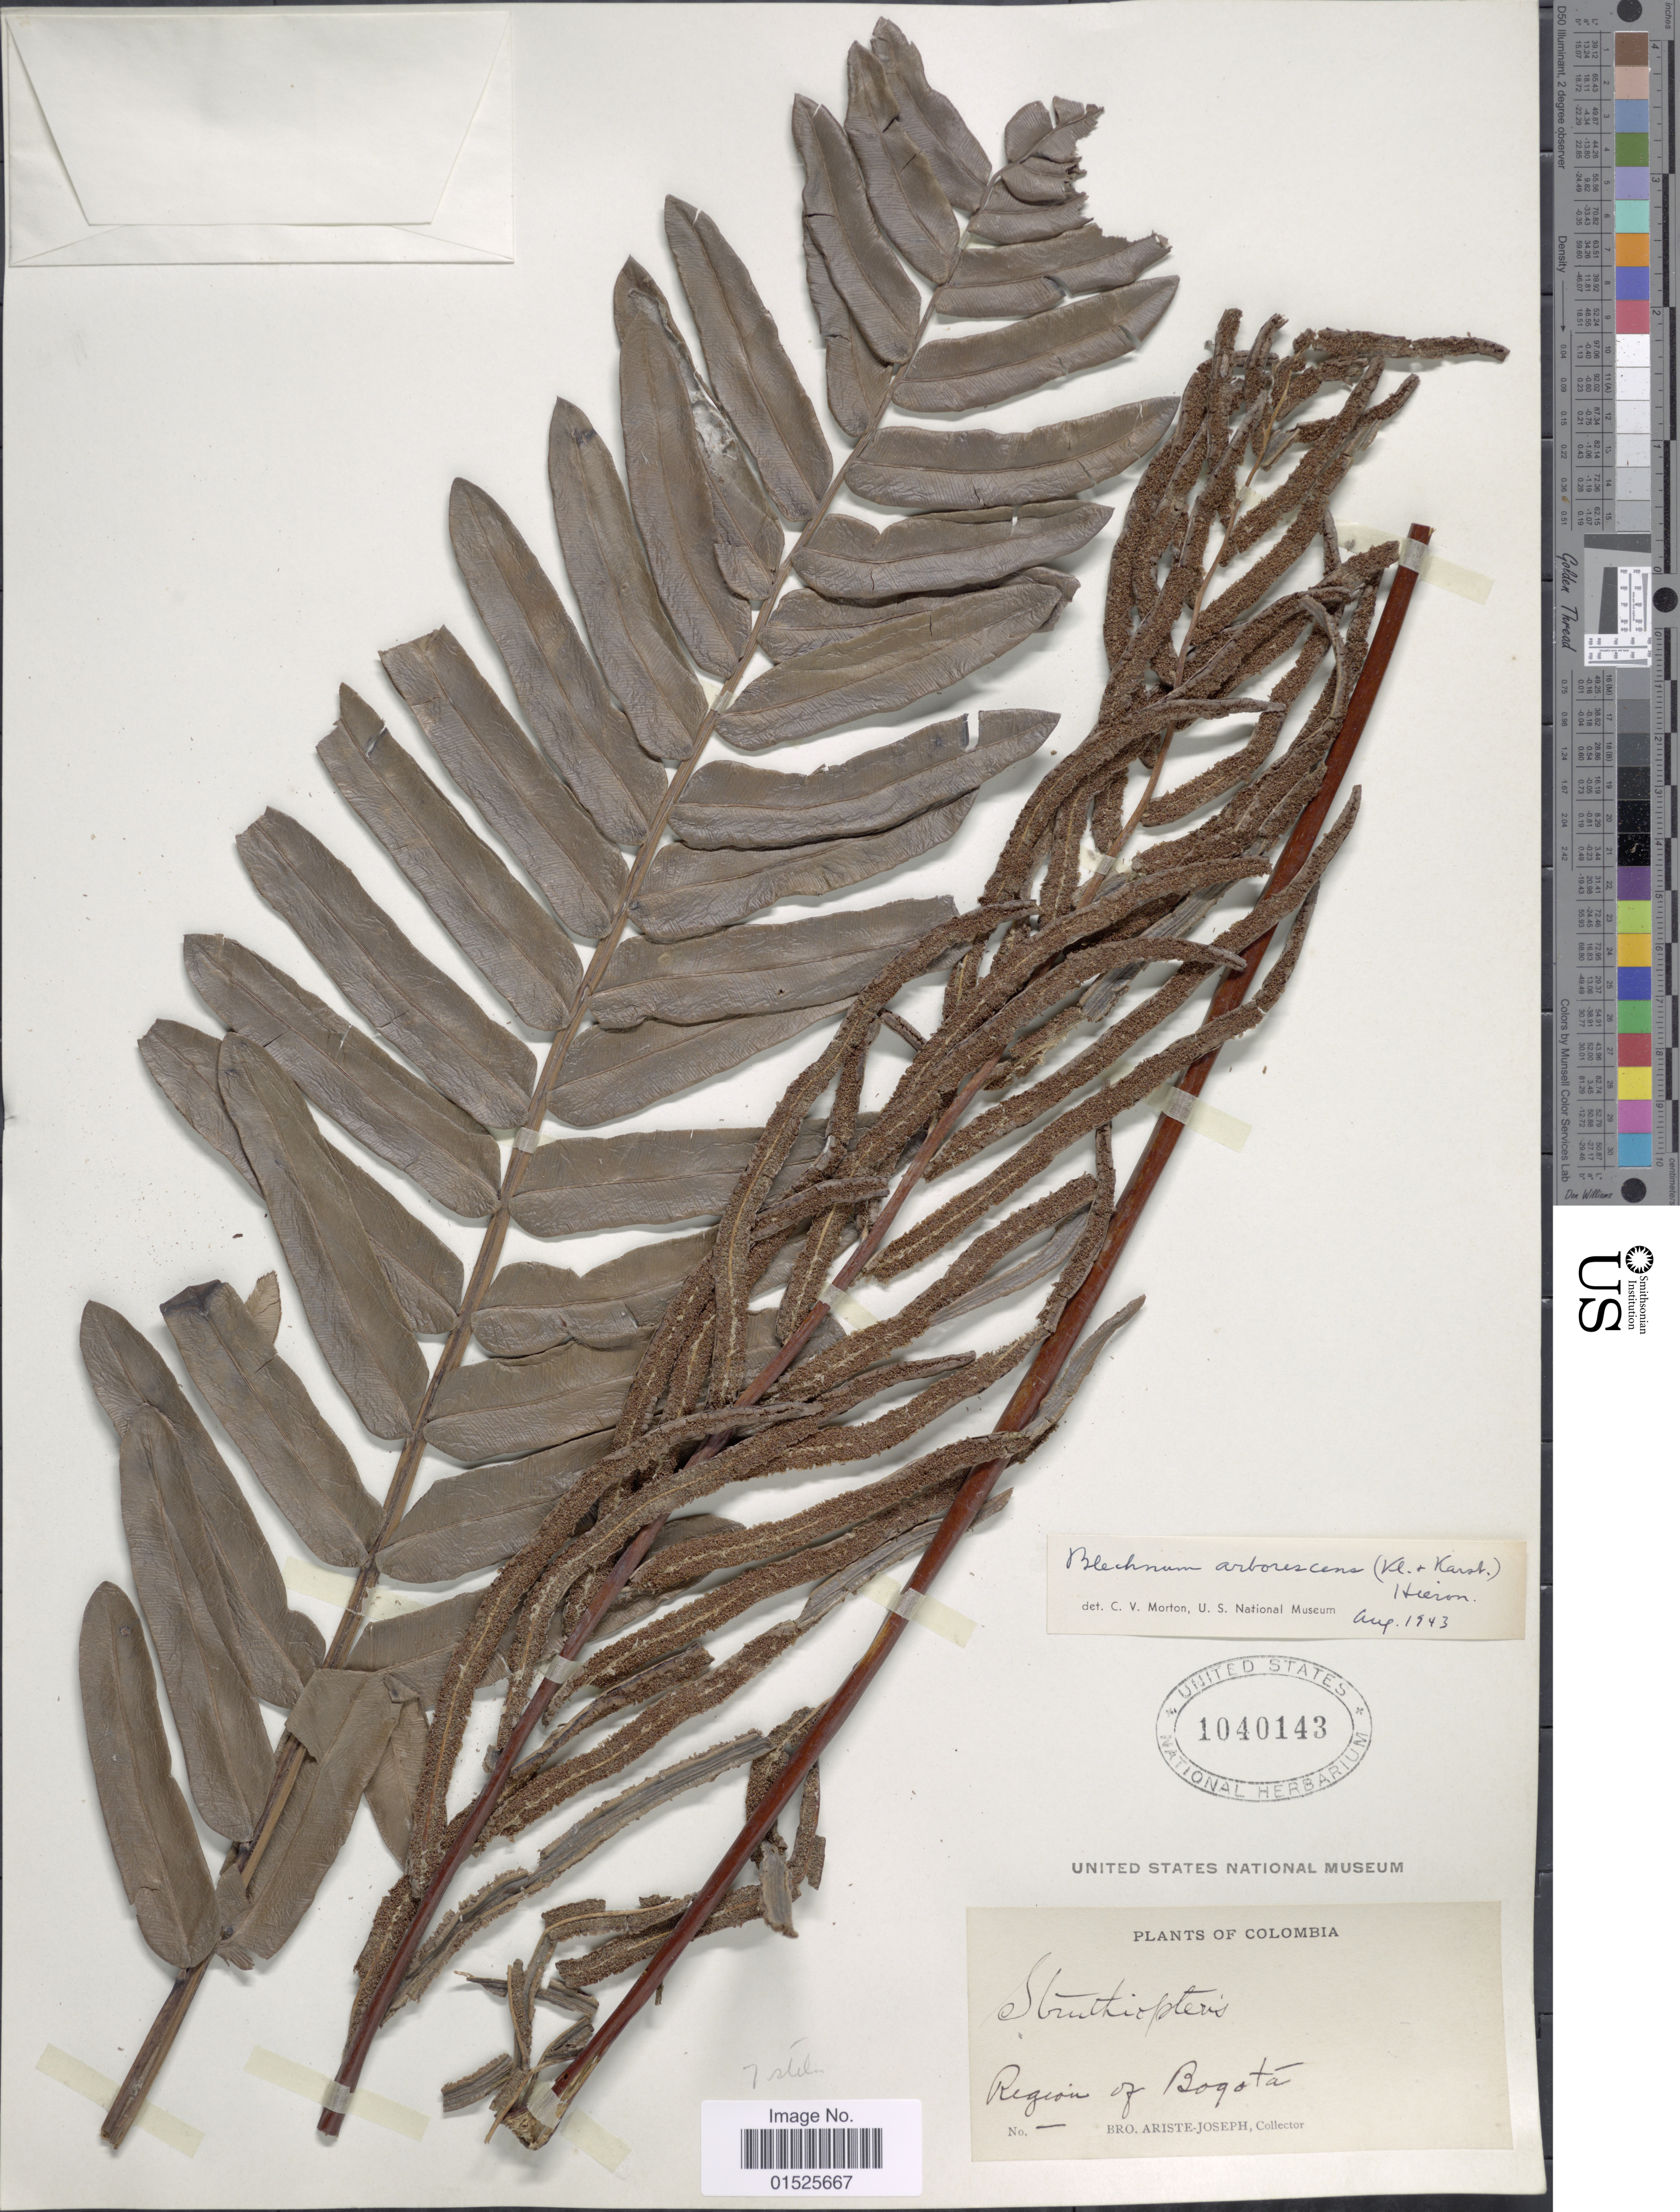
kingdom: Plantae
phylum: Tracheophyta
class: Polypodiopsida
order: Polypodiales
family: Blechnaceae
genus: Blechnum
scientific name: Blechnum cordatum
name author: (Desv.) Hieron.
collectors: Bro. Ariste-Joseph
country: Colombia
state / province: Bogota D.C.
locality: Region of Bogotá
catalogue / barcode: US 1040143